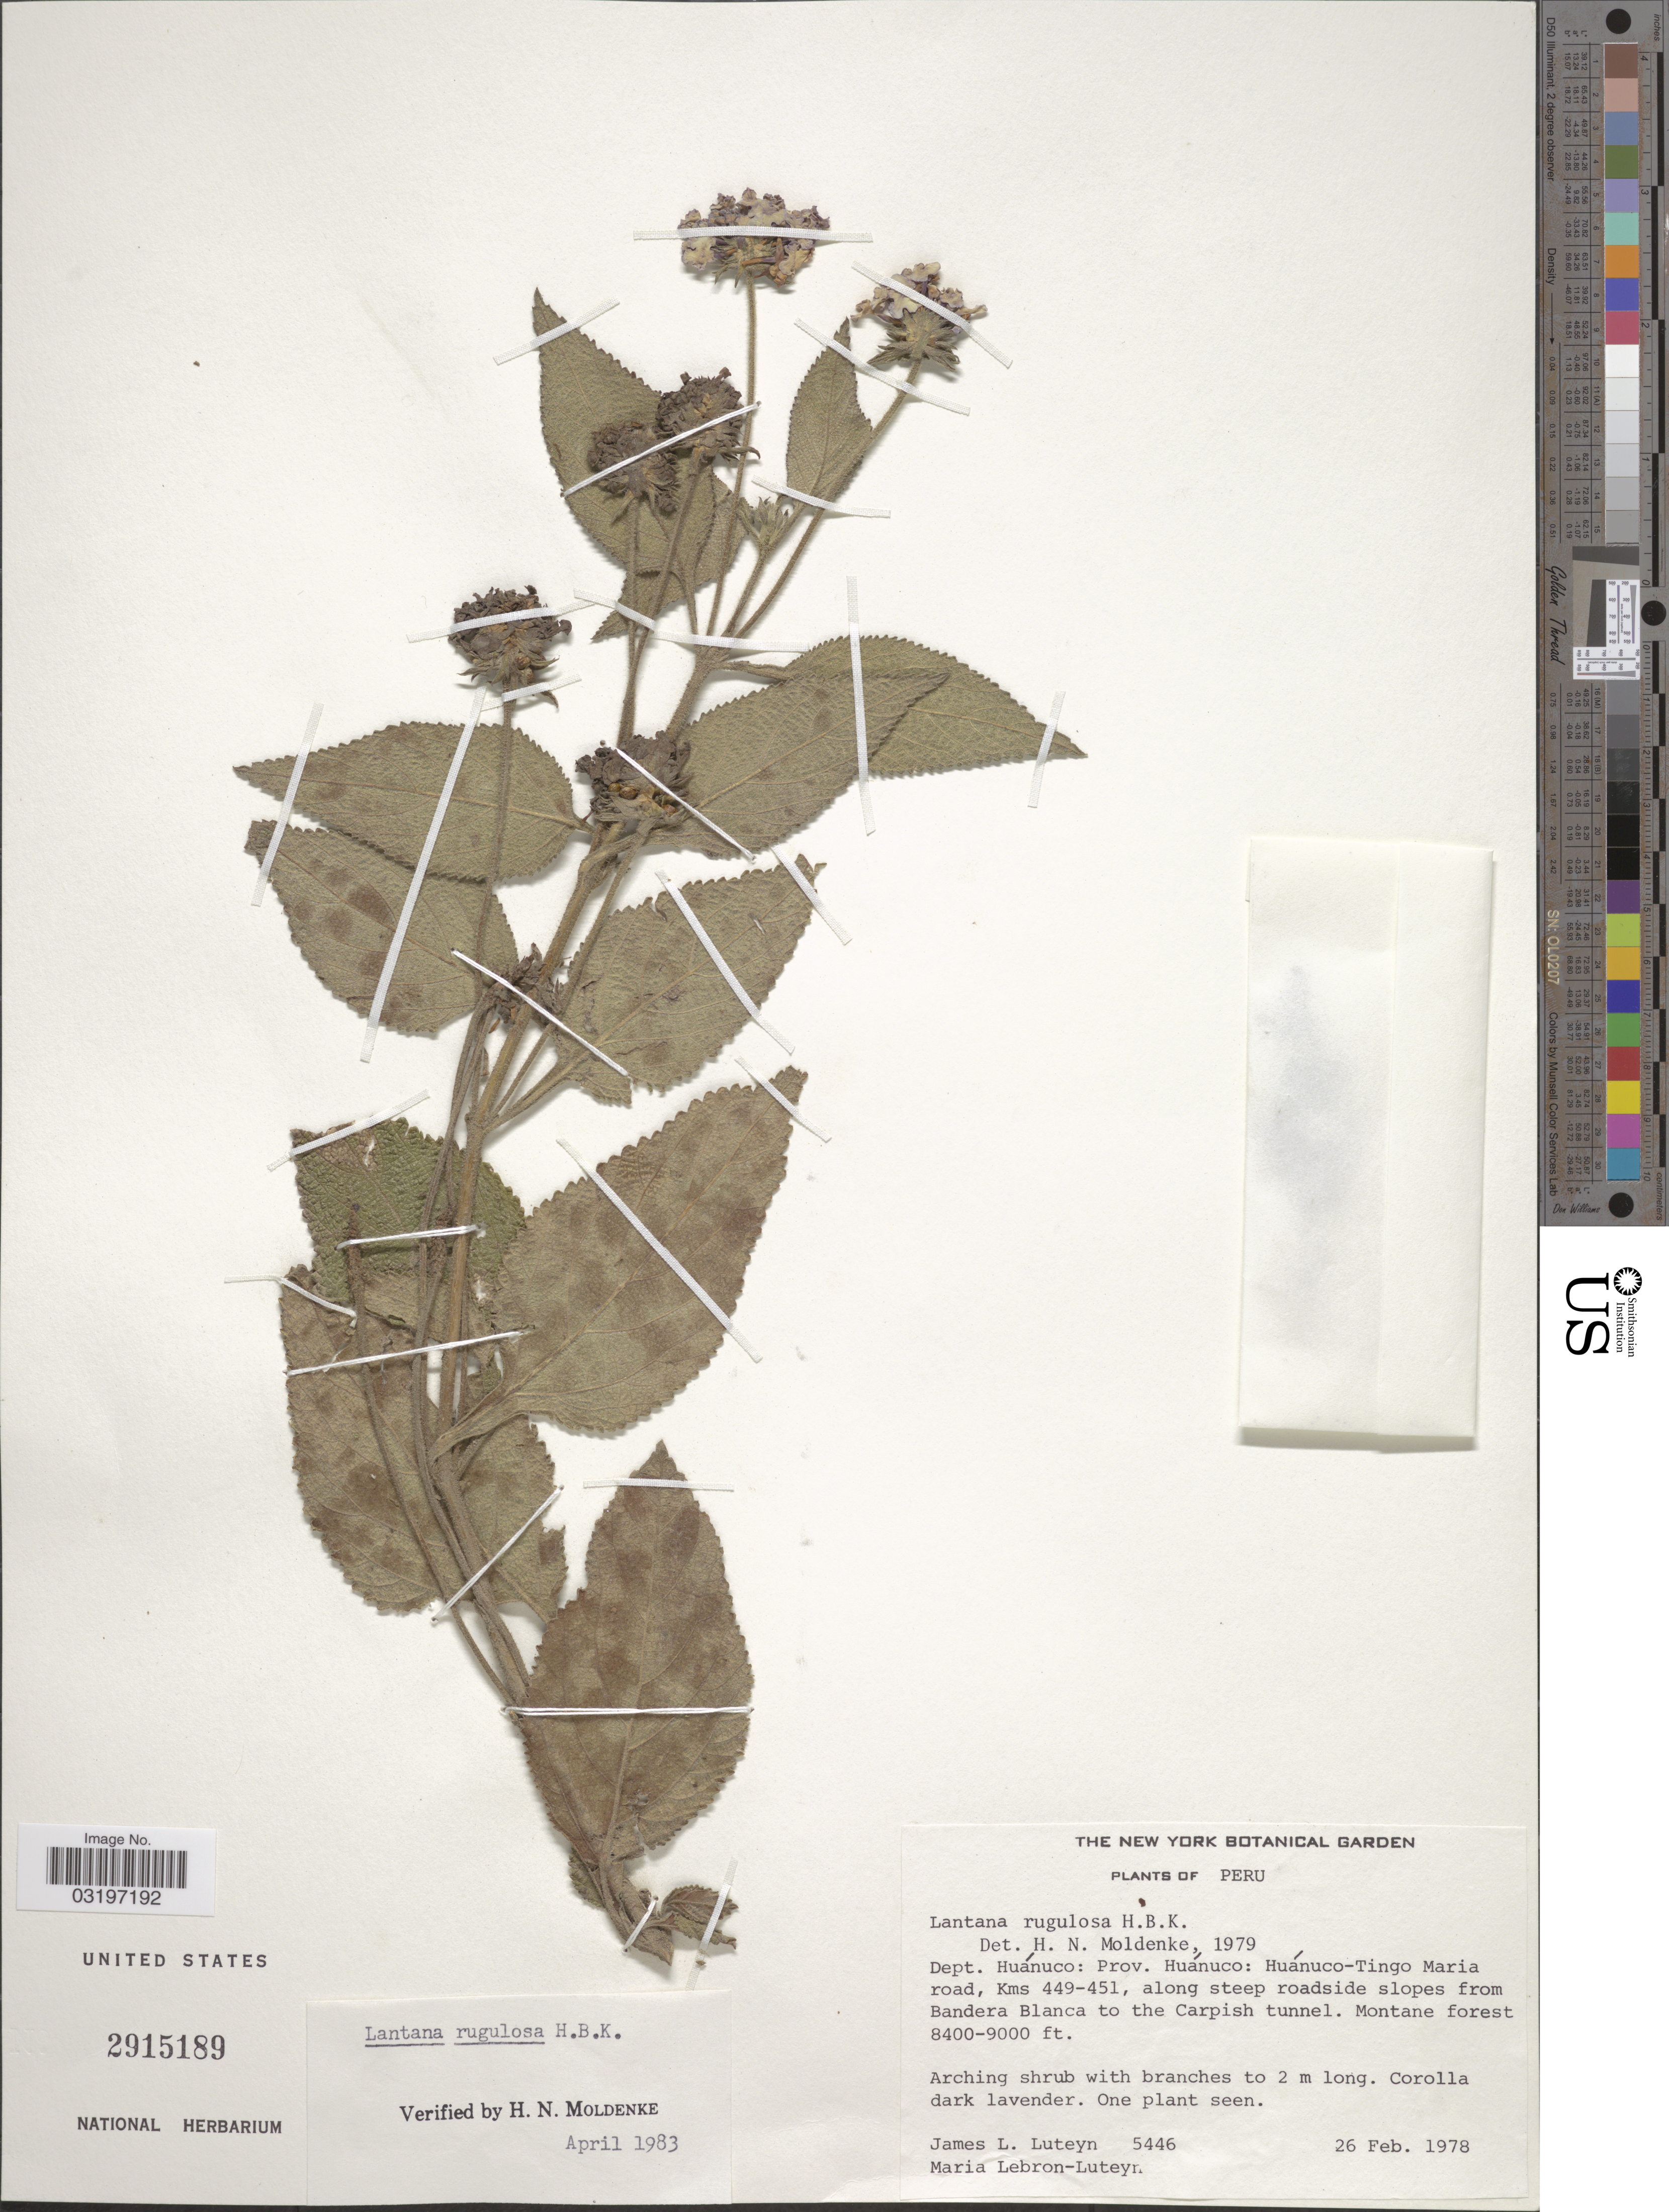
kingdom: Plantae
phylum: Tracheophyta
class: Magnoliopsida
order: Lamiales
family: Verbenaceae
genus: Lantana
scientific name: Lantana rugulosa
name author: Kunth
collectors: J. L. Luteyn & M. L. Lebrón-Luteyn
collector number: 5446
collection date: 1978-02-26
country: Peru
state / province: Huánuco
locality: Dept. Huánuco: Prov. Huánuco: Huánuco-Tingo Maria road, Kms 449-451, along steep roadside slopes from Bandera Blanca to the Carpish tunnel.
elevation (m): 2560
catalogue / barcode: US 2915189